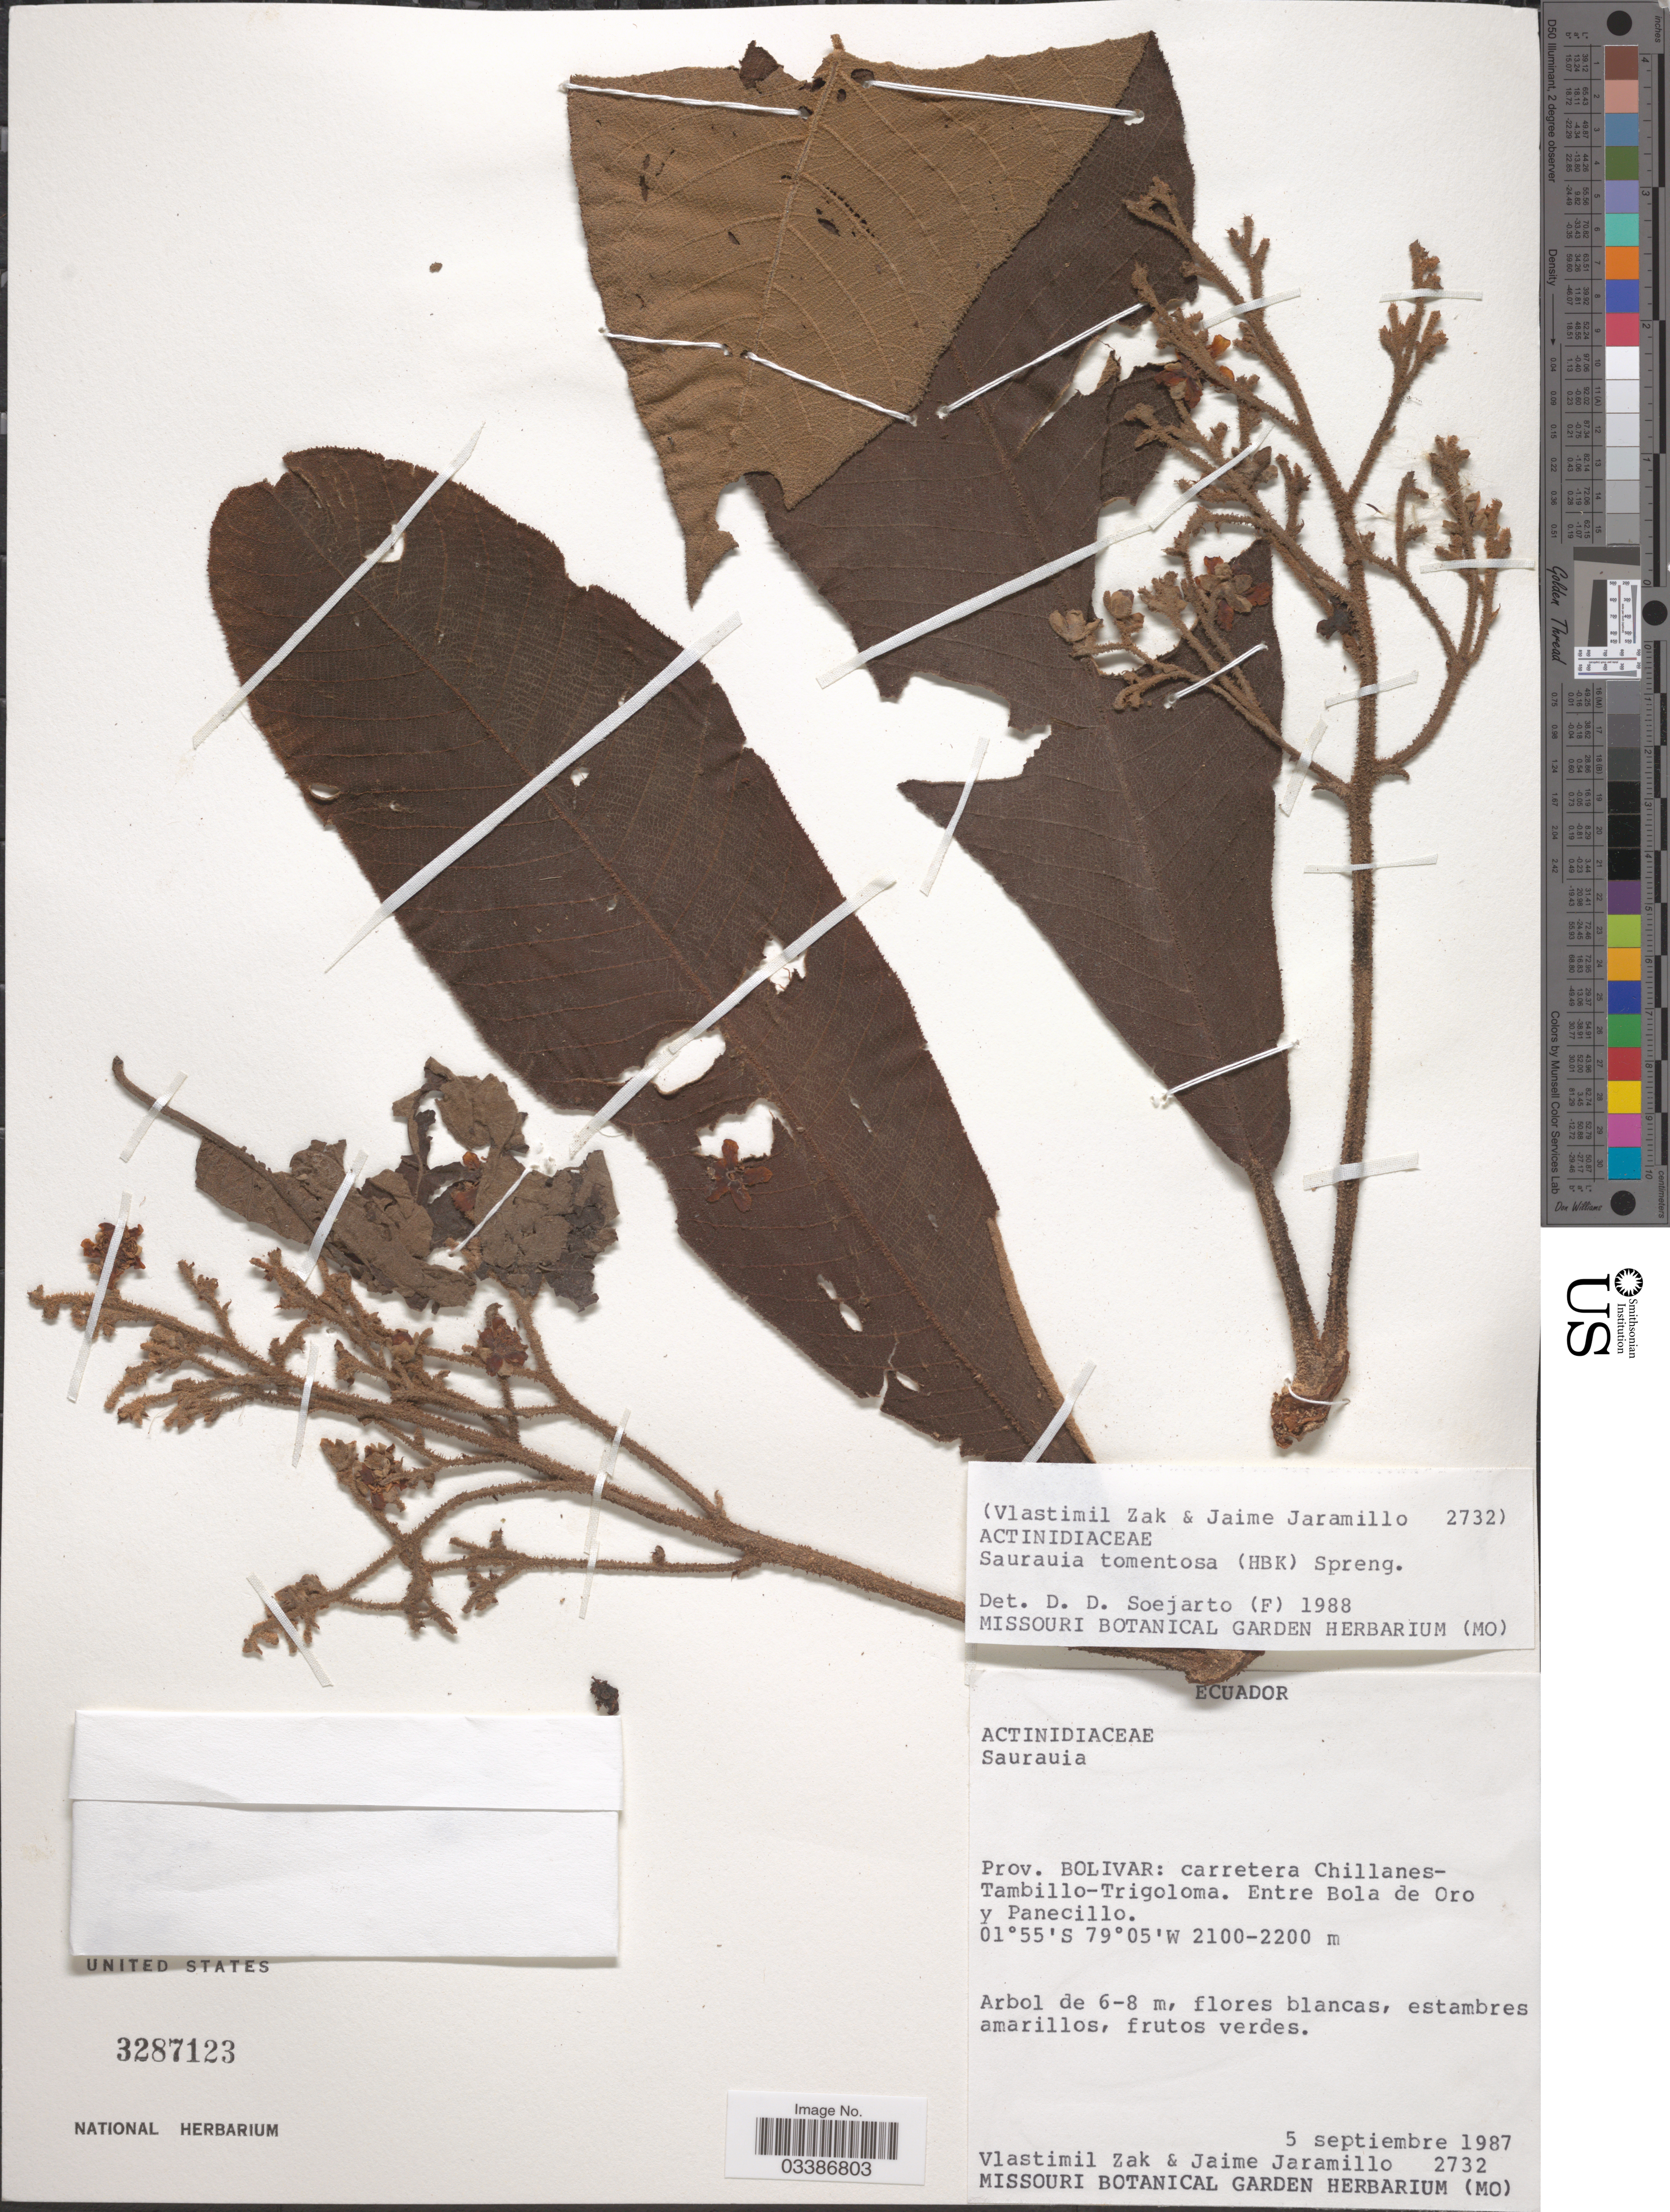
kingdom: Plantae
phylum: Tracheophyta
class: Magnoliopsida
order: Ericales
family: Actinidiaceae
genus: Saurauia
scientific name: Saurauia tomentosa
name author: (Kunth) Spreng.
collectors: V. Zak & J. Jaramillo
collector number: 2732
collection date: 1987-09-05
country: Ecuador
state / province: Bolívar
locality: Carretera Chillanes-Tambillo-Trigoloma. Entre Bola de Oro y Panecillo.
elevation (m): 2100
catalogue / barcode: US 3287123